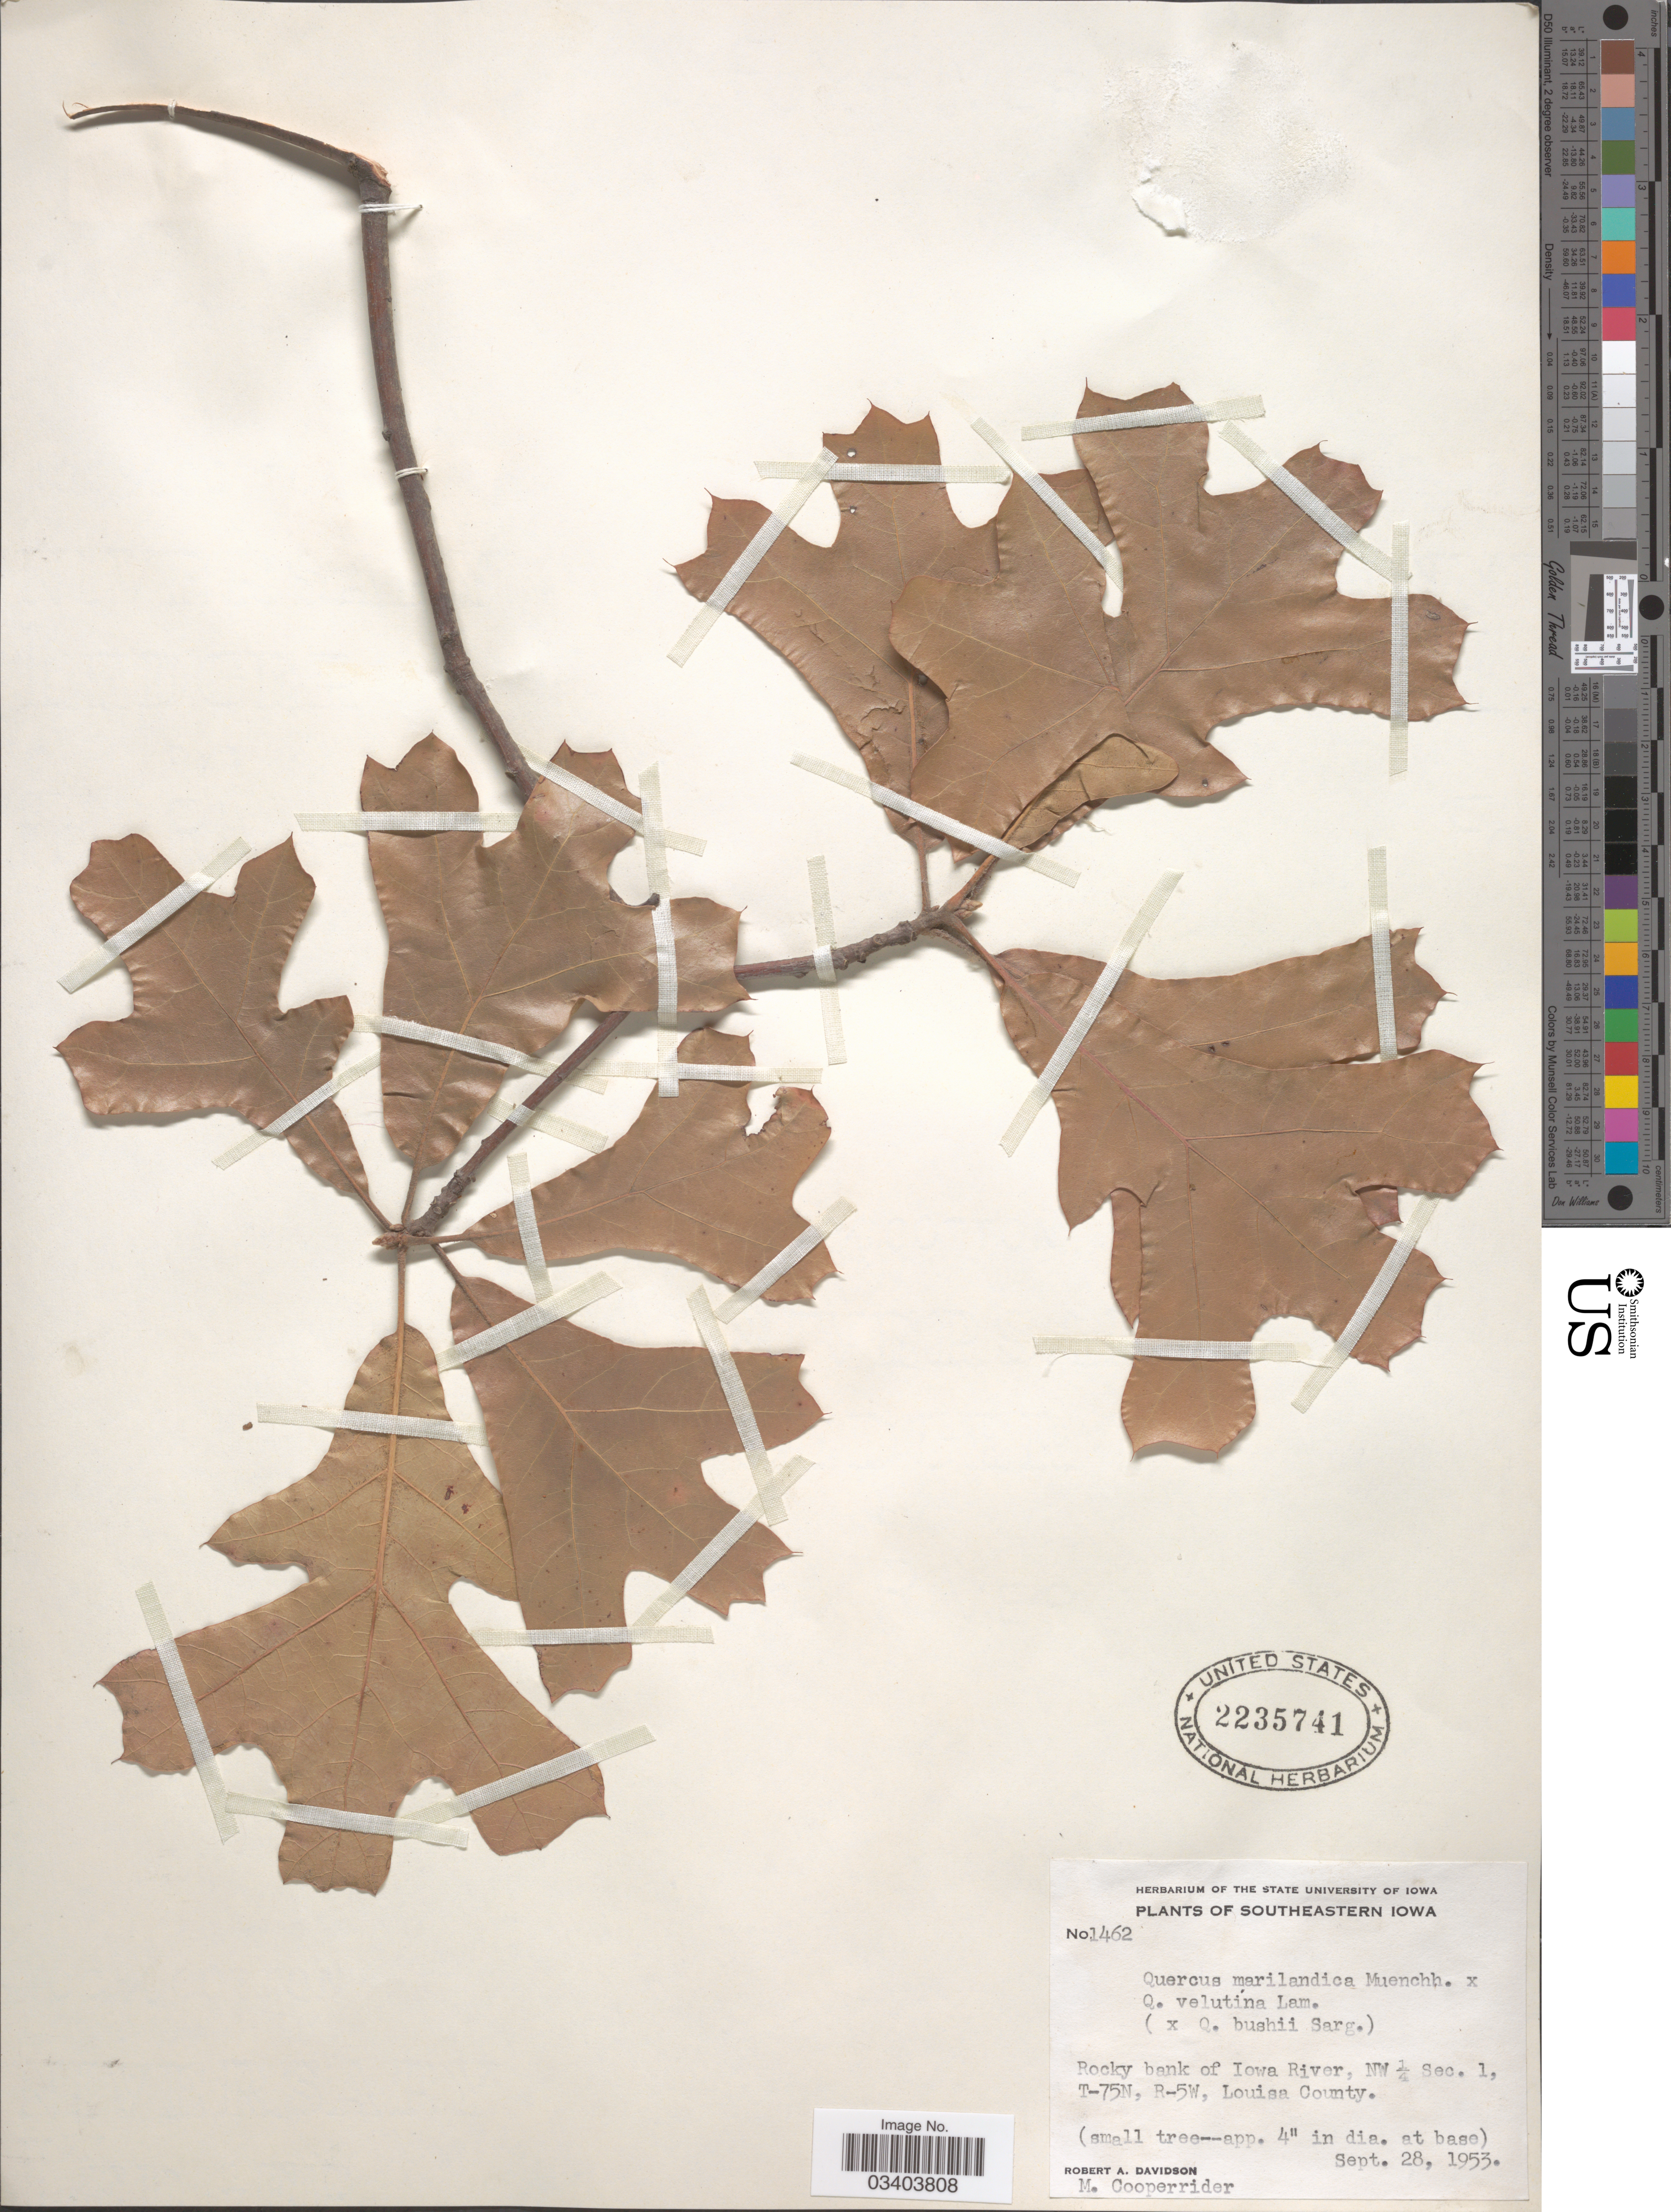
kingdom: Plantae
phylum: Tracheophyta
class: Magnoliopsida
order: Fagales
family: Fagaceae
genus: Quercus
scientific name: Quercus x bushii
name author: Sarg.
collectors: R. A. Davidson & M. Cooperrider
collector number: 1462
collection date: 1953-09-28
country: United States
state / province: Iowa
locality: Southeastern Iowa. Rocky bank of Iowa River, NW ¼ Sec. 1, T-75N, R-5W, Louisa County.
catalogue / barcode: US 2235741